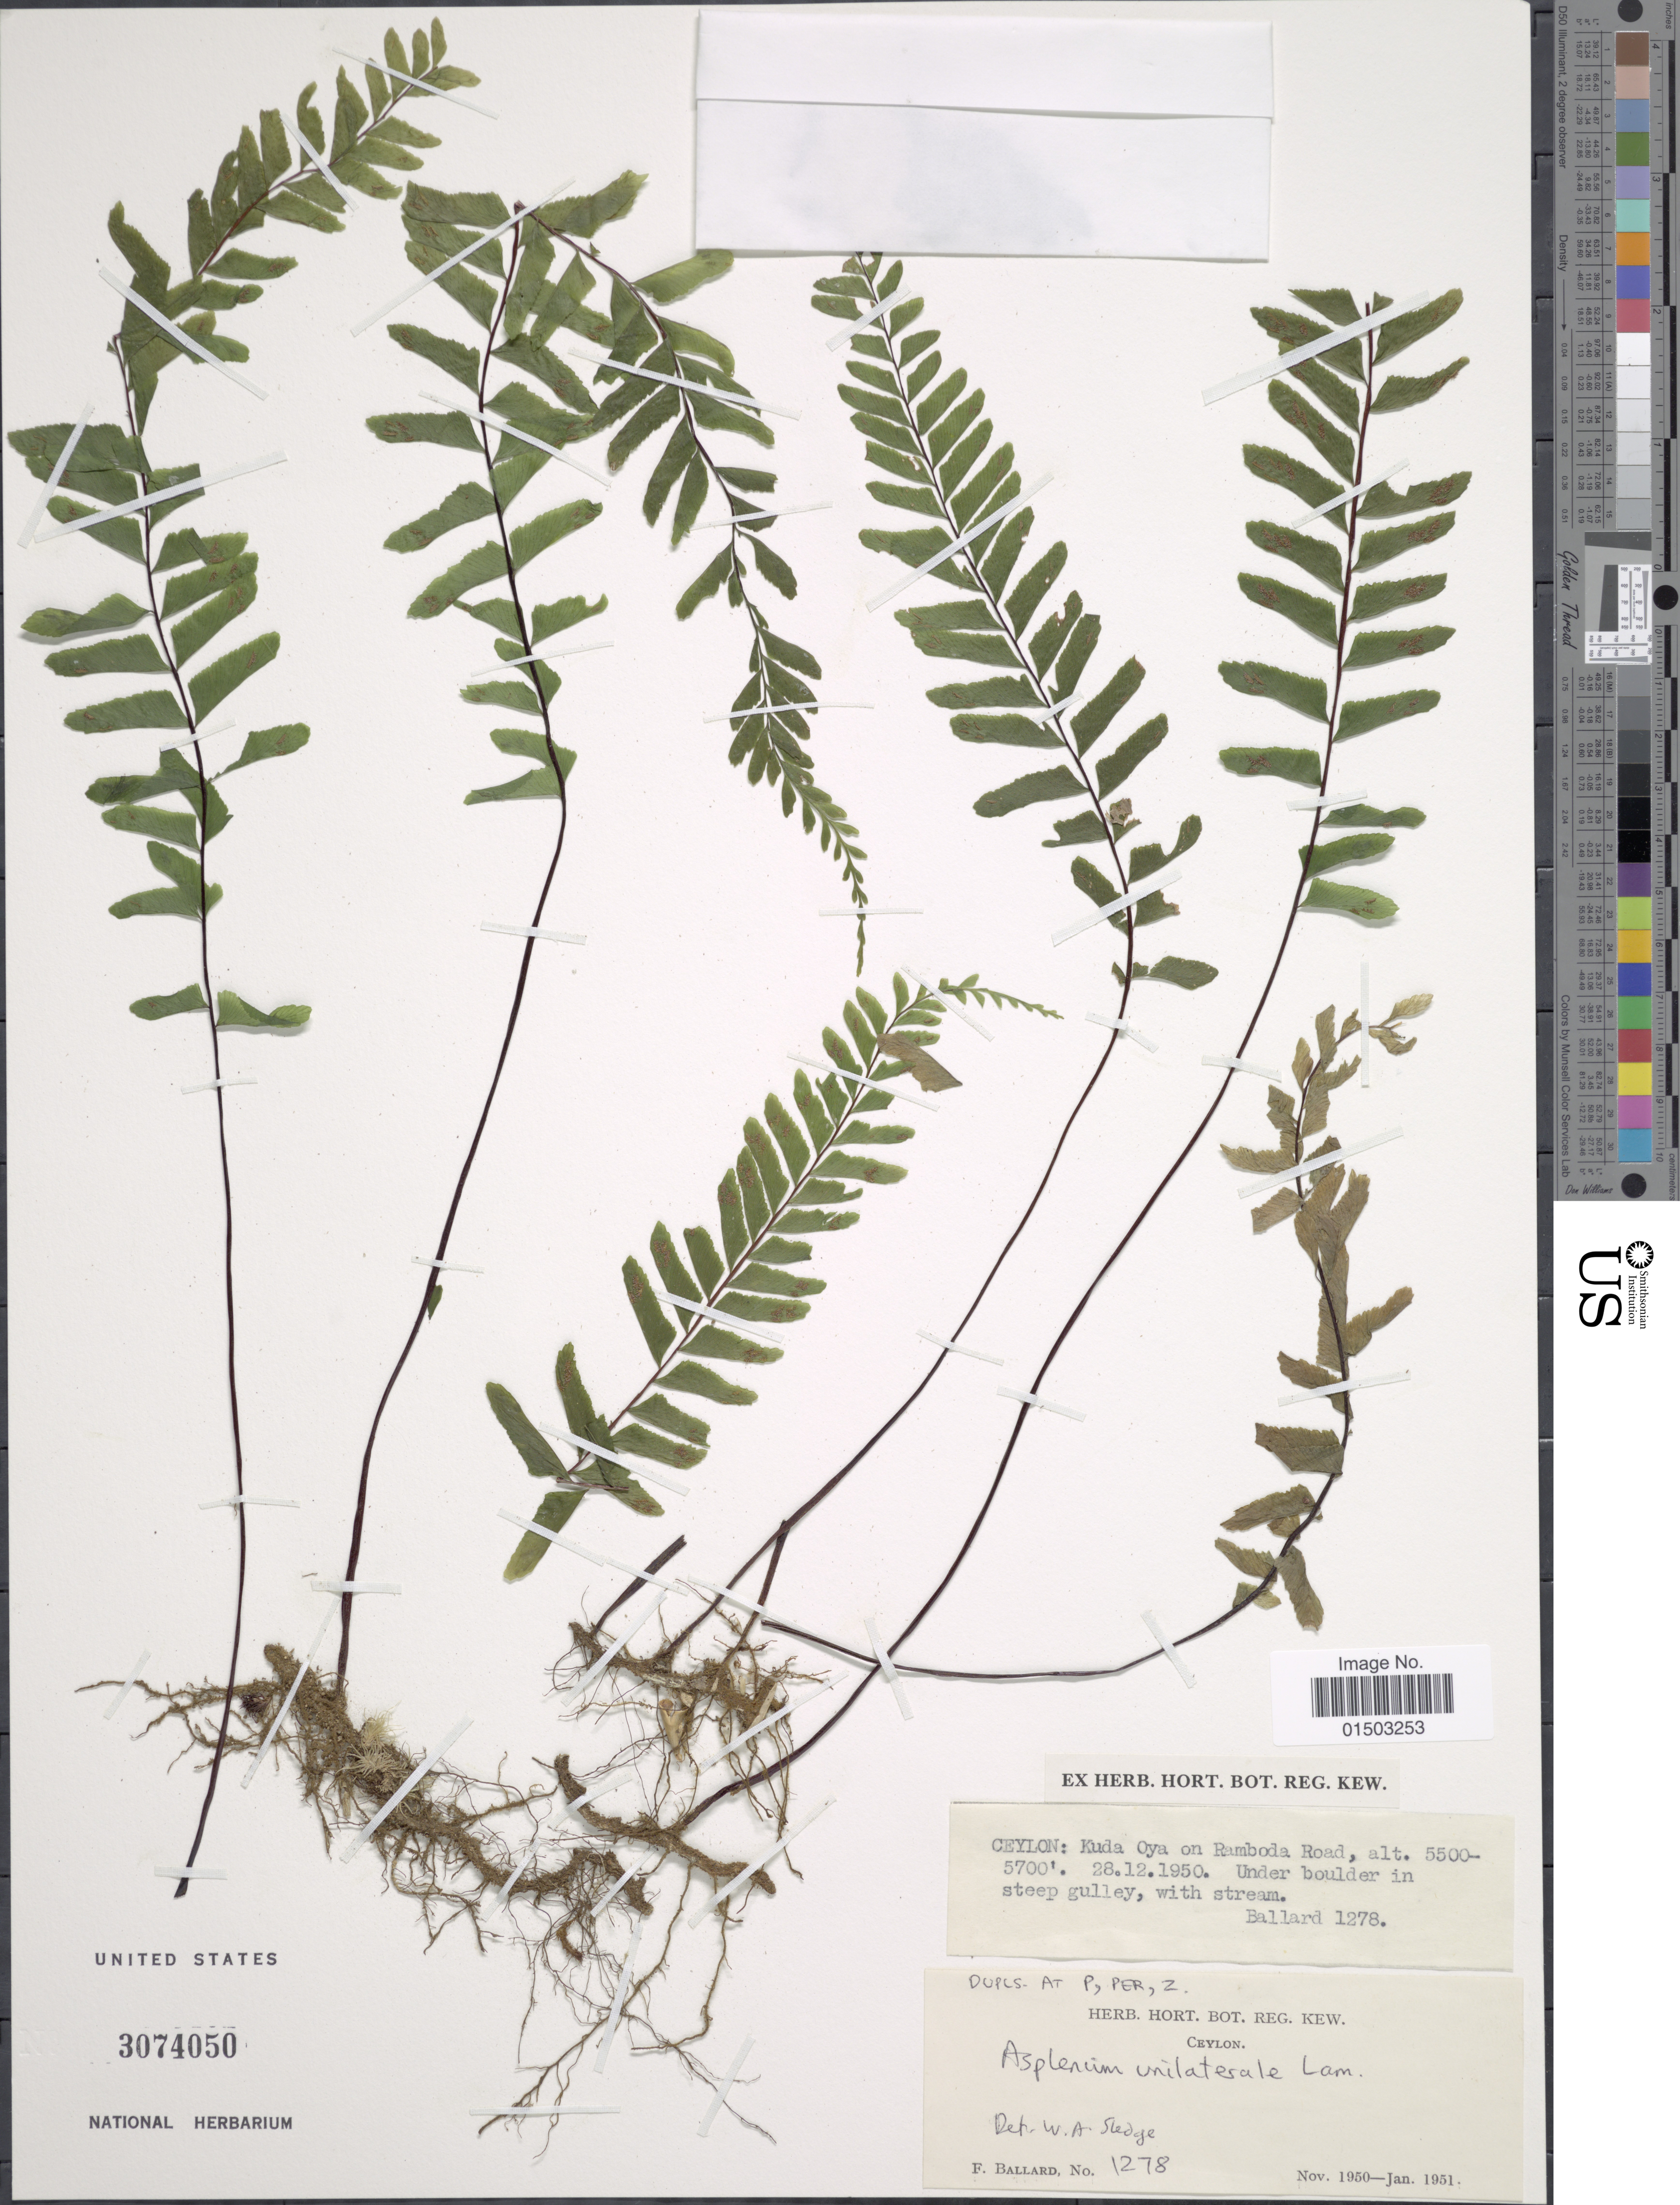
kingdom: Plantae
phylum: Tracheophyta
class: Polypodiopsida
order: Polypodiales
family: Aspleniaceae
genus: Hymenasplenium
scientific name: Hymenasplenium unilaterale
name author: (Lam.) Hayata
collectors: F. Ballard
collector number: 1278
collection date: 1950-12-28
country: Sri Lanka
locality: Ceylon: Kuda Oya on Ramboda Road.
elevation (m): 1737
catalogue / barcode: US 3074050